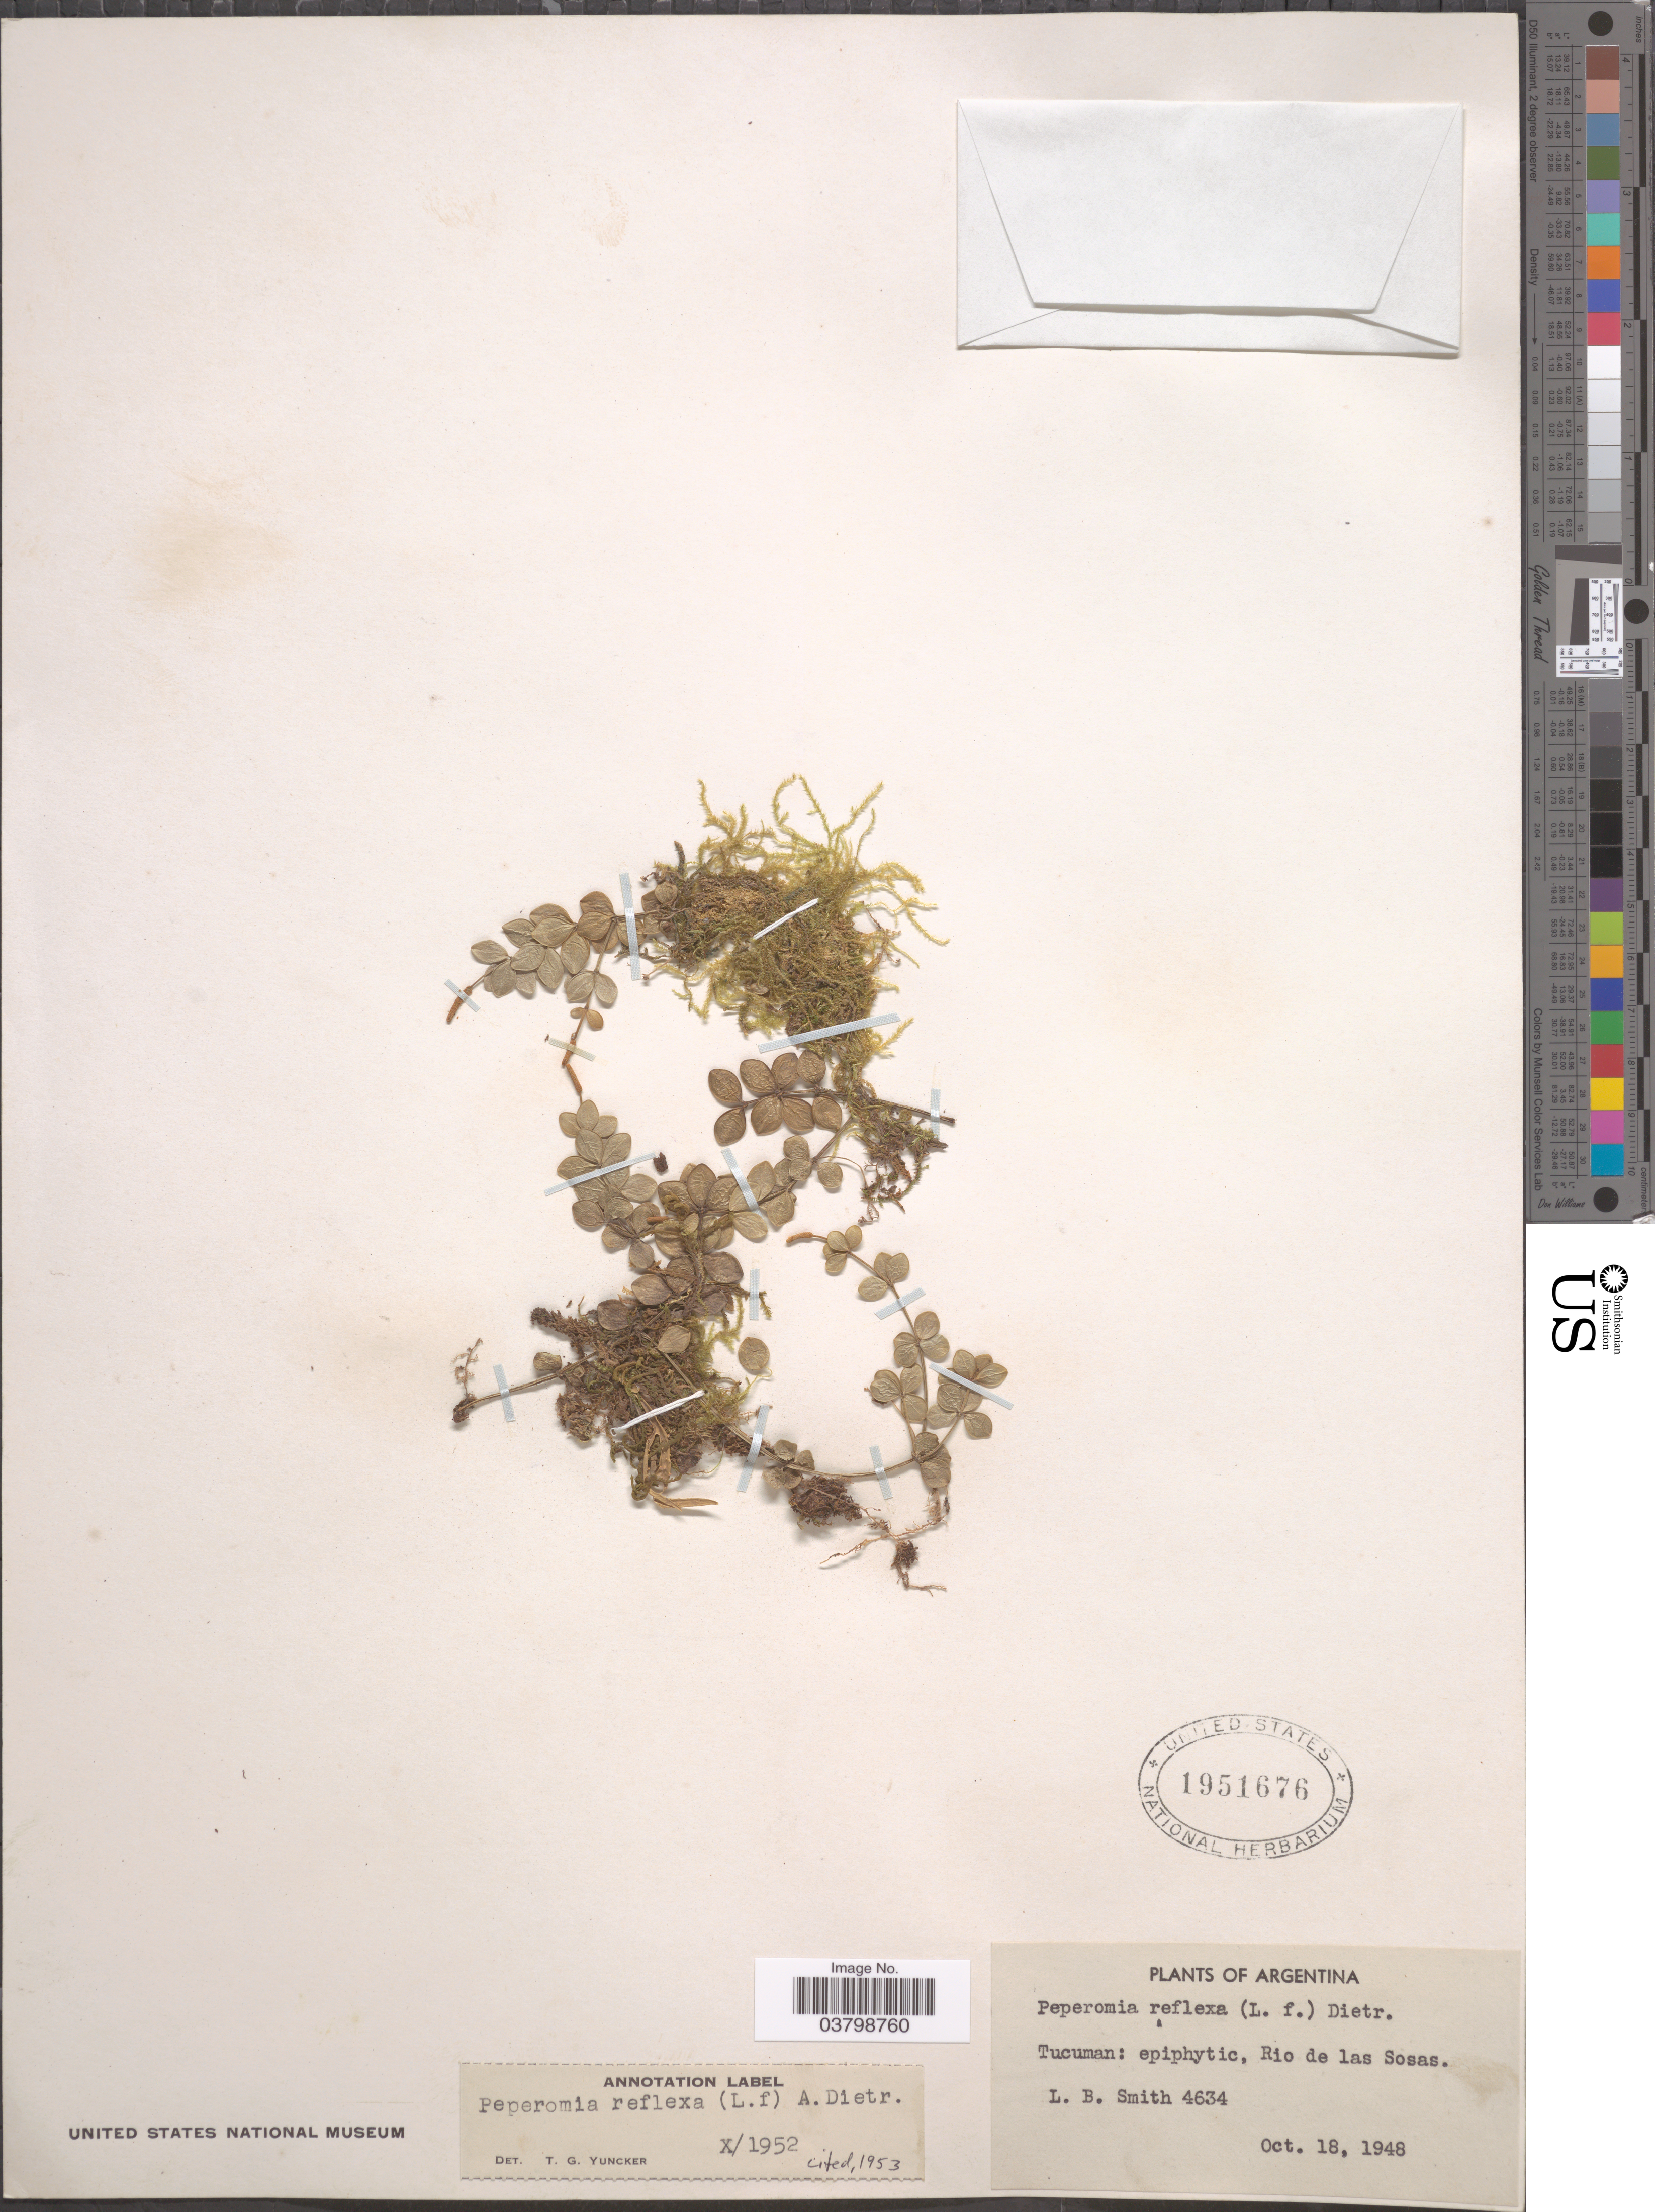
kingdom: Plantae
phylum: Tracheophyta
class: Magnoliopsida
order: Piperales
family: Piperaceae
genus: Peperomia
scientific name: Peperomia tetraphylla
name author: (G. Forst.) Hook. & Arn.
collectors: L. Smith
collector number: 4634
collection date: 1948-10-18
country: Argentina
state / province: Tucuman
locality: Rio de las Sosas.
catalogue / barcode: US 1951676